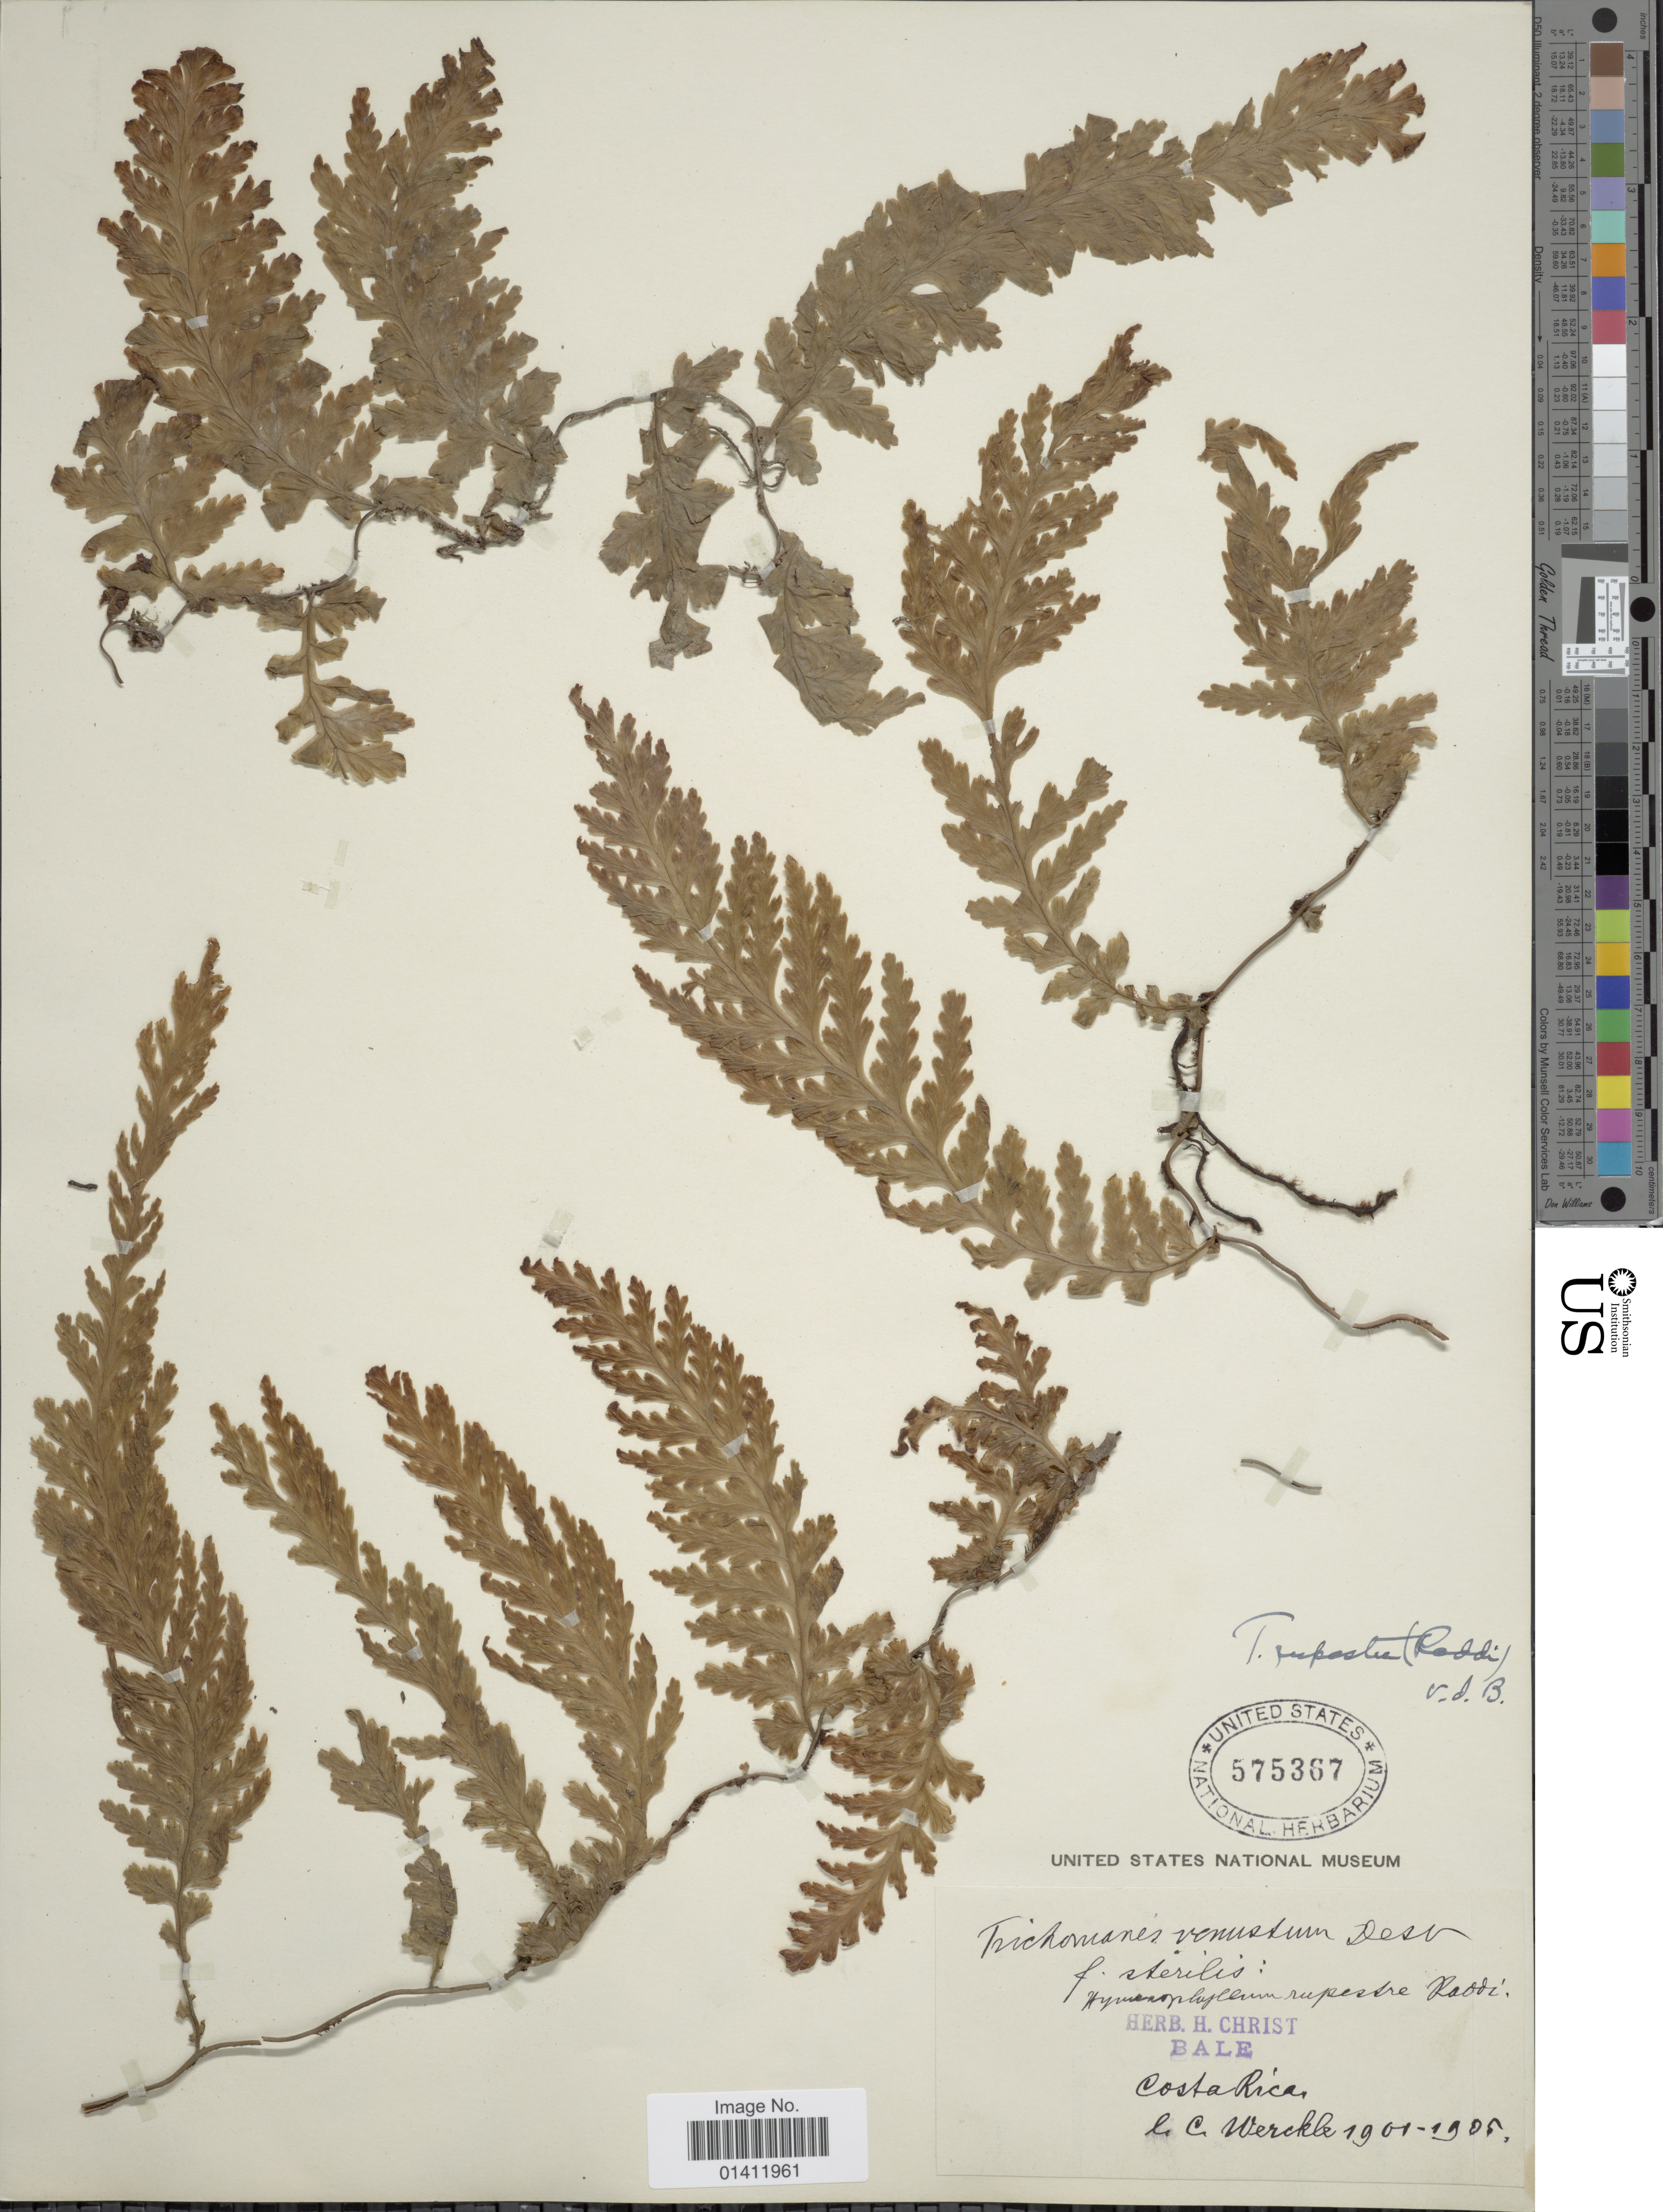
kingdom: Plantae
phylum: Tracheophyta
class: Polypodiopsida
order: Hymenophyllales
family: Hymenophyllaceae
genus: Vandenboschia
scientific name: Vandenboschia rupestris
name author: (Raddi) Ebihara & K. Iwats.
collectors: C. C Wercklé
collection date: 1901/1905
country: Costa Rica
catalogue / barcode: US 575367